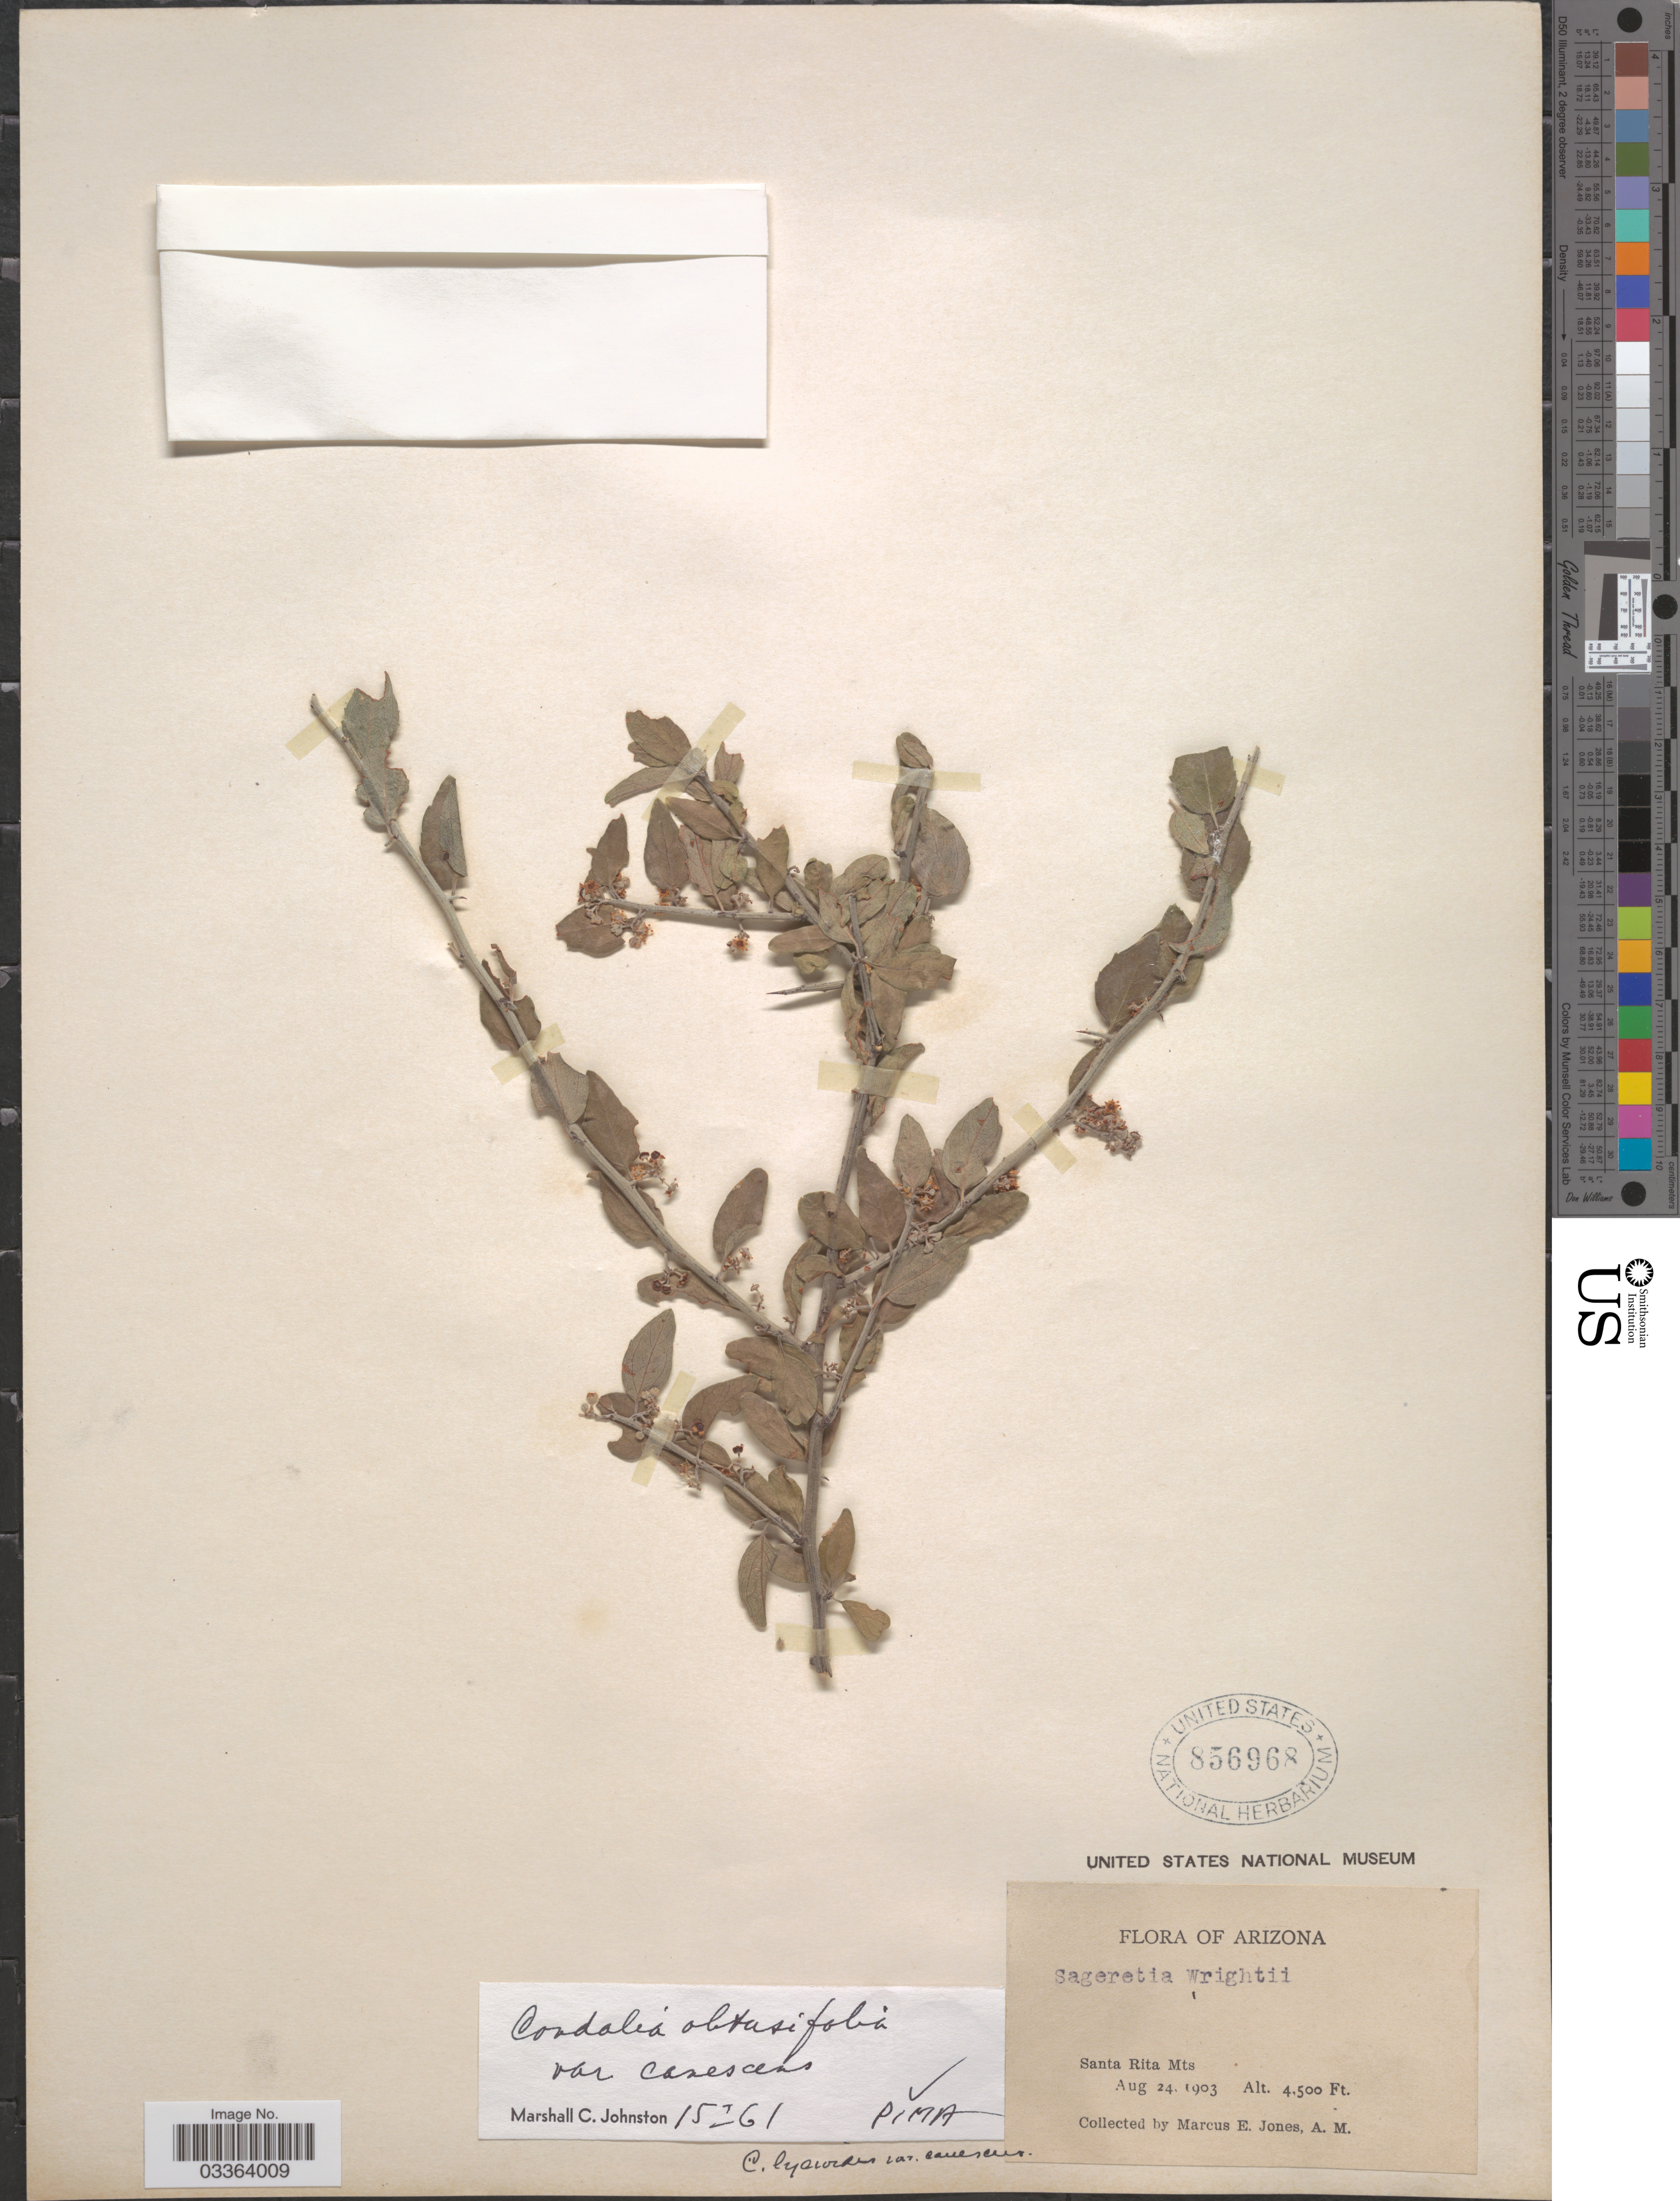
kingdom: Plantae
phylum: Tracheophyta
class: Magnoliopsida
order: Rosales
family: Rhamnaceae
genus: Sarcomphalus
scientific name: Sarcomphalus obtusifolius var. canescens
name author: (A. Gray) Hauenschild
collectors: M. E. Jones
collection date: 1903-08-24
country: United States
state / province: Arizona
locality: Santa Rita Mts.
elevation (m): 1372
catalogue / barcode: US 856968